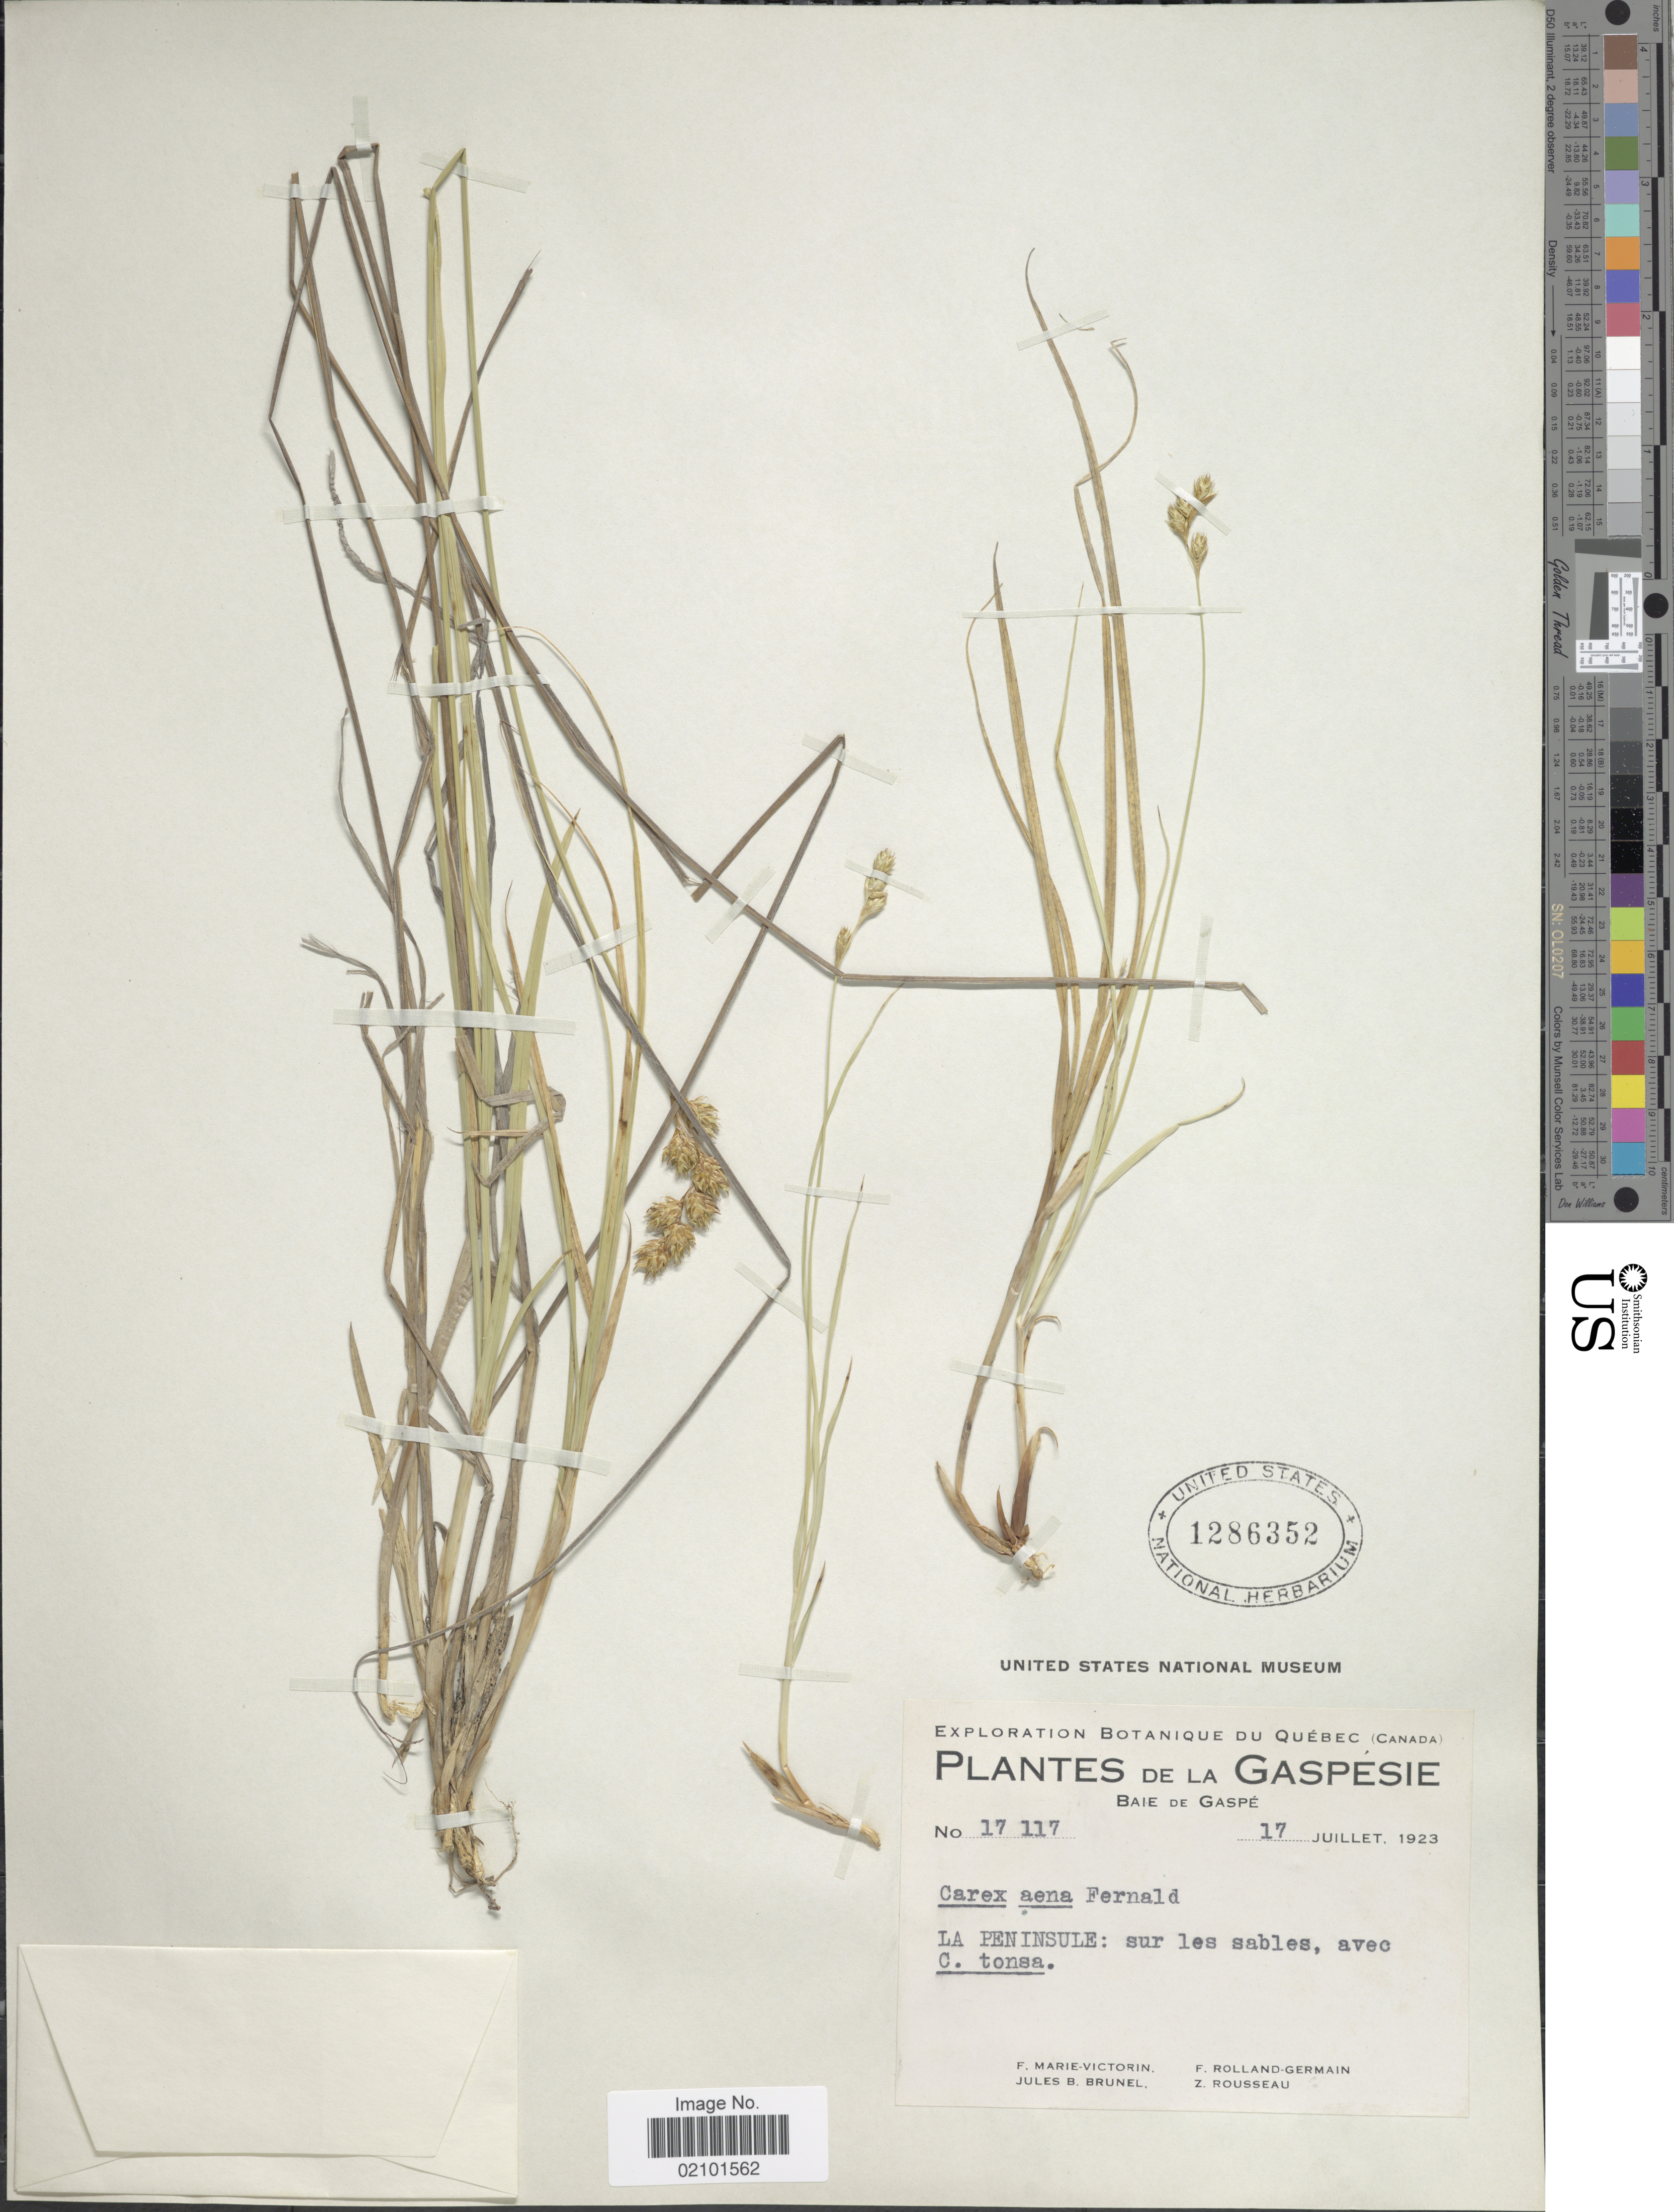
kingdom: Plantae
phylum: Tracheophyta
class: Liliopsida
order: Poales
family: Cyperaceae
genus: Carex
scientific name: Carex foenea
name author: Willd.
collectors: F. Marie-Victorin, J. Brunel, Rolland-Germain & Z. Rousseau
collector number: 17117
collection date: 1923-07-17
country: Canada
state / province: Quebec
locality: De la Gaspesie, Baie de Gaspe. La Peninsule: sur les sables, avec. C. tonsa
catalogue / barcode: US 1286352